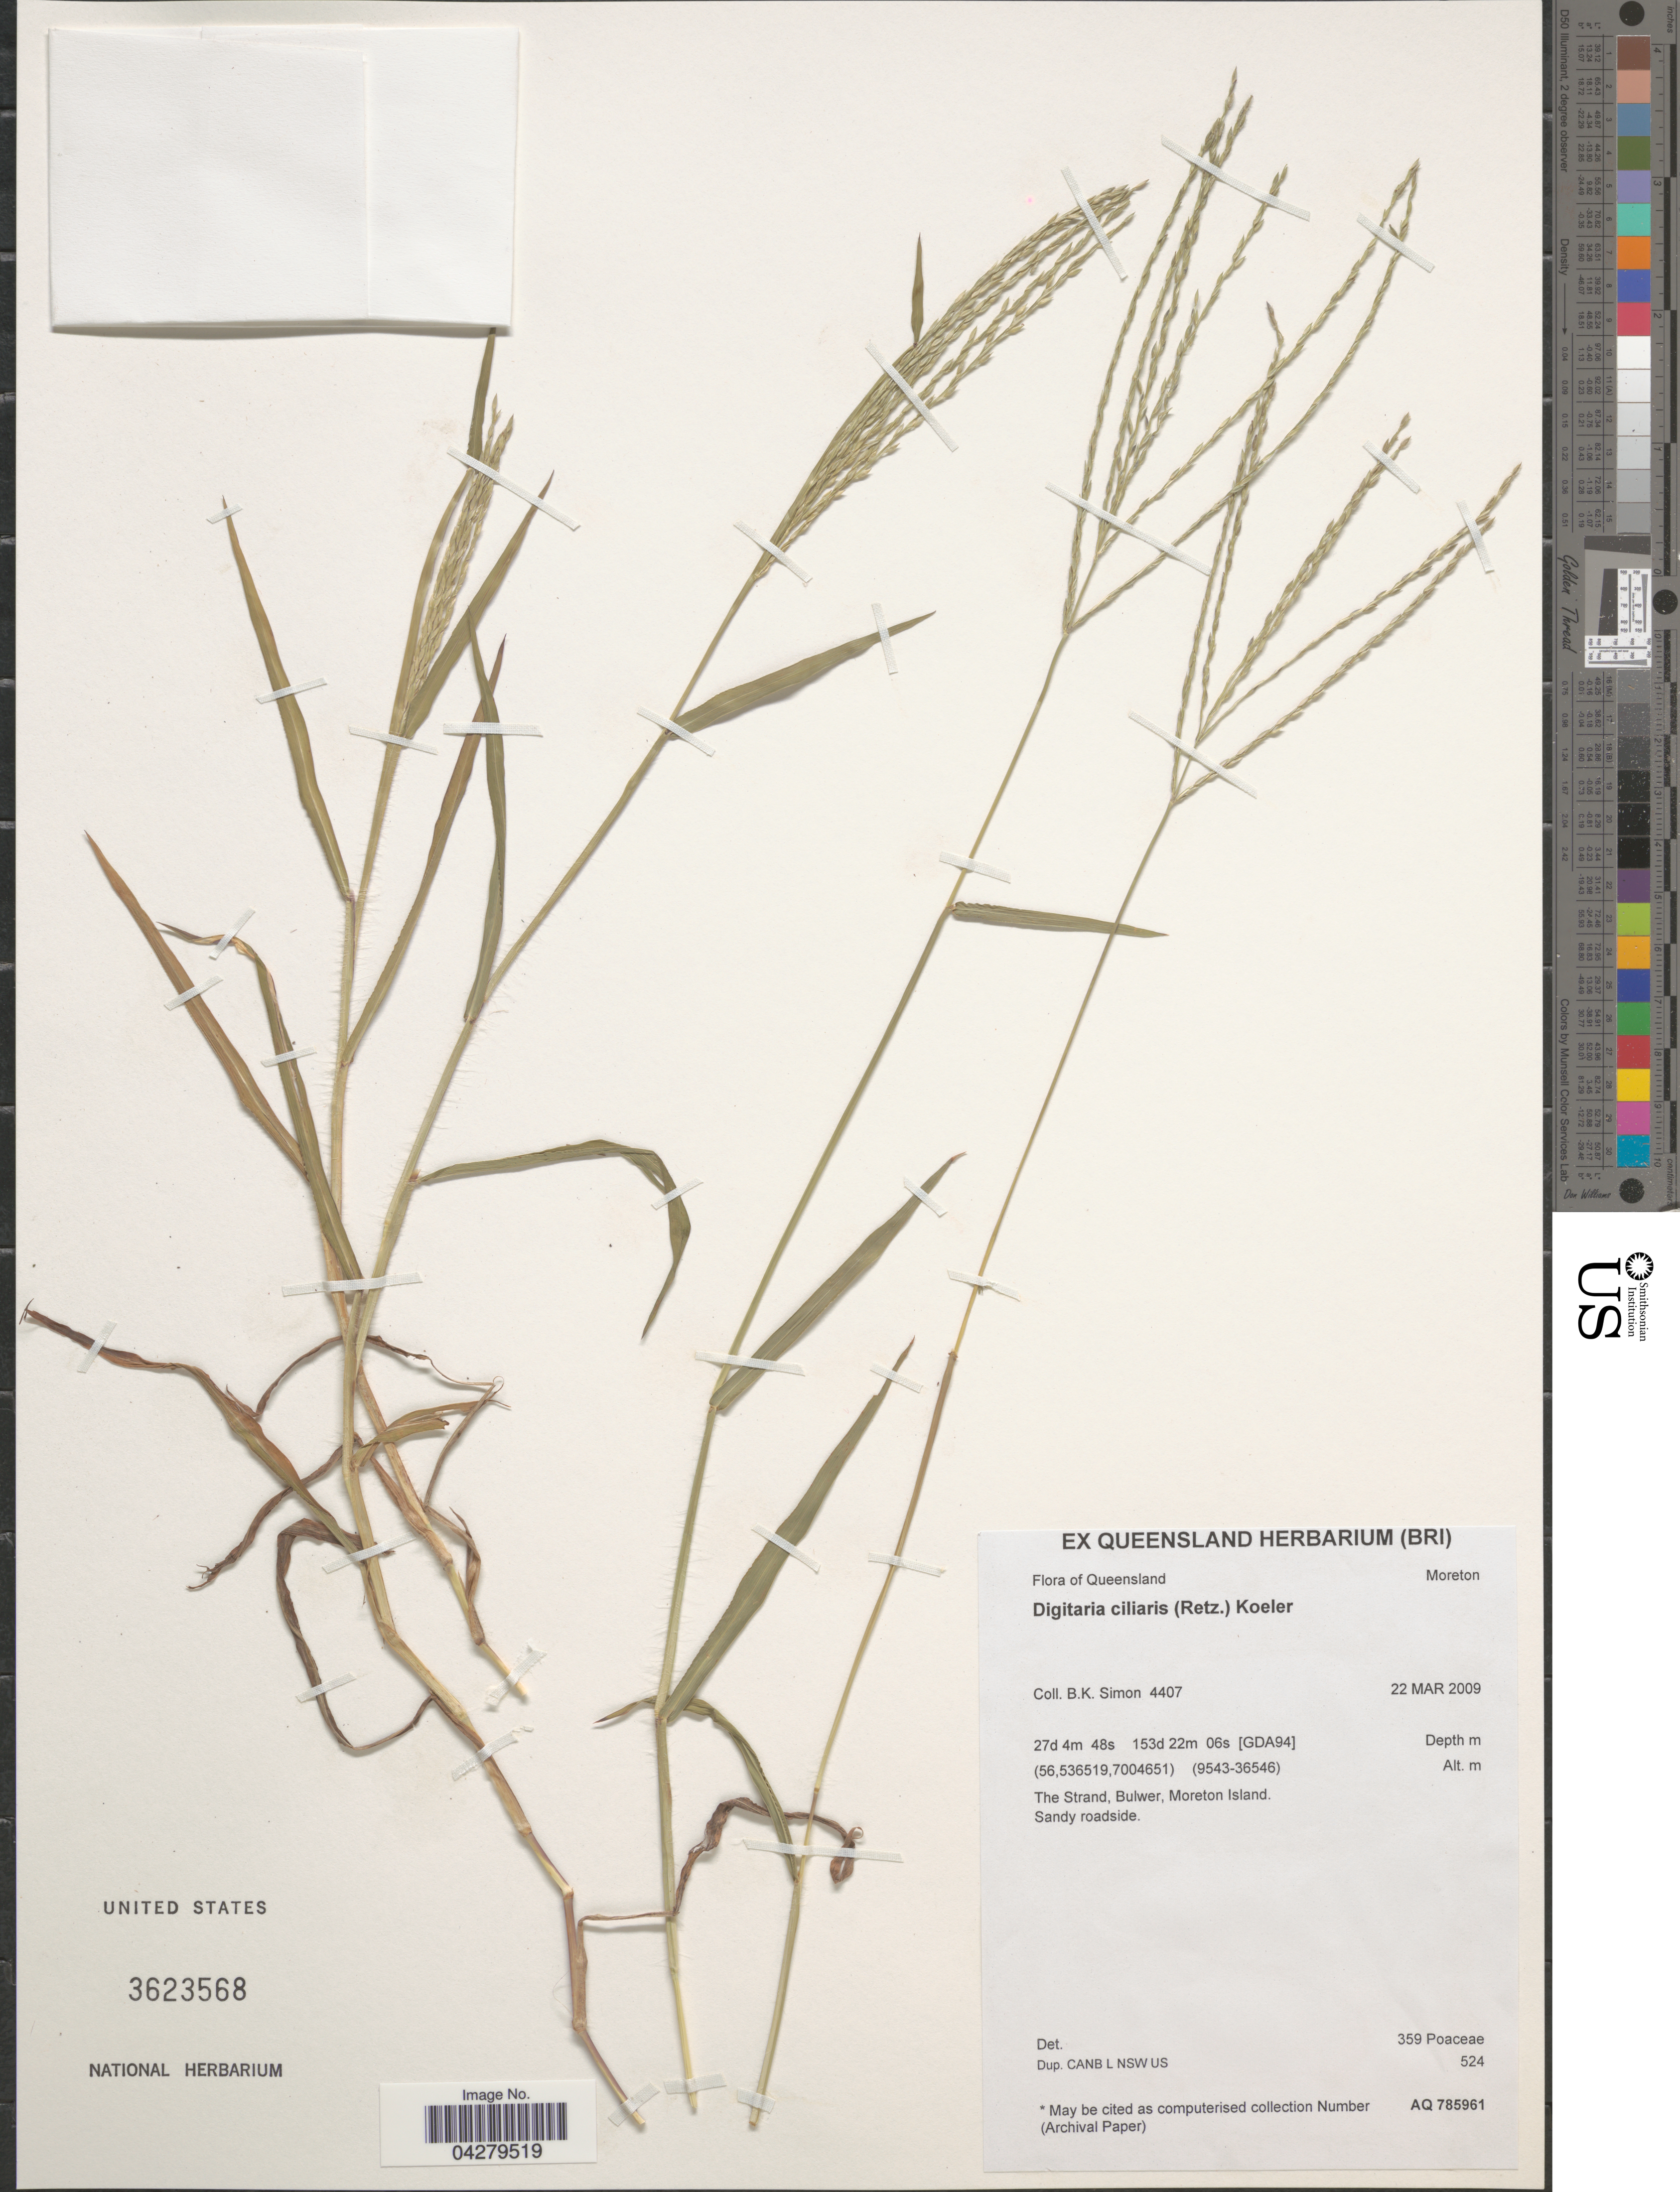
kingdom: Plantae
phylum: Tracheophyta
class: Liliopsida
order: Poales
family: Poaceae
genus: Digitaria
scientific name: Digitaria ciliaris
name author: (Retz.) Koeler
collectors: B. K. Simon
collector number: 4407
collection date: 2009-03-22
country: Australia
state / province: Queensland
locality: The Strand, Bulwer, Moreton Island. [GDA94][unsure placement]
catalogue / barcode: US 3623568